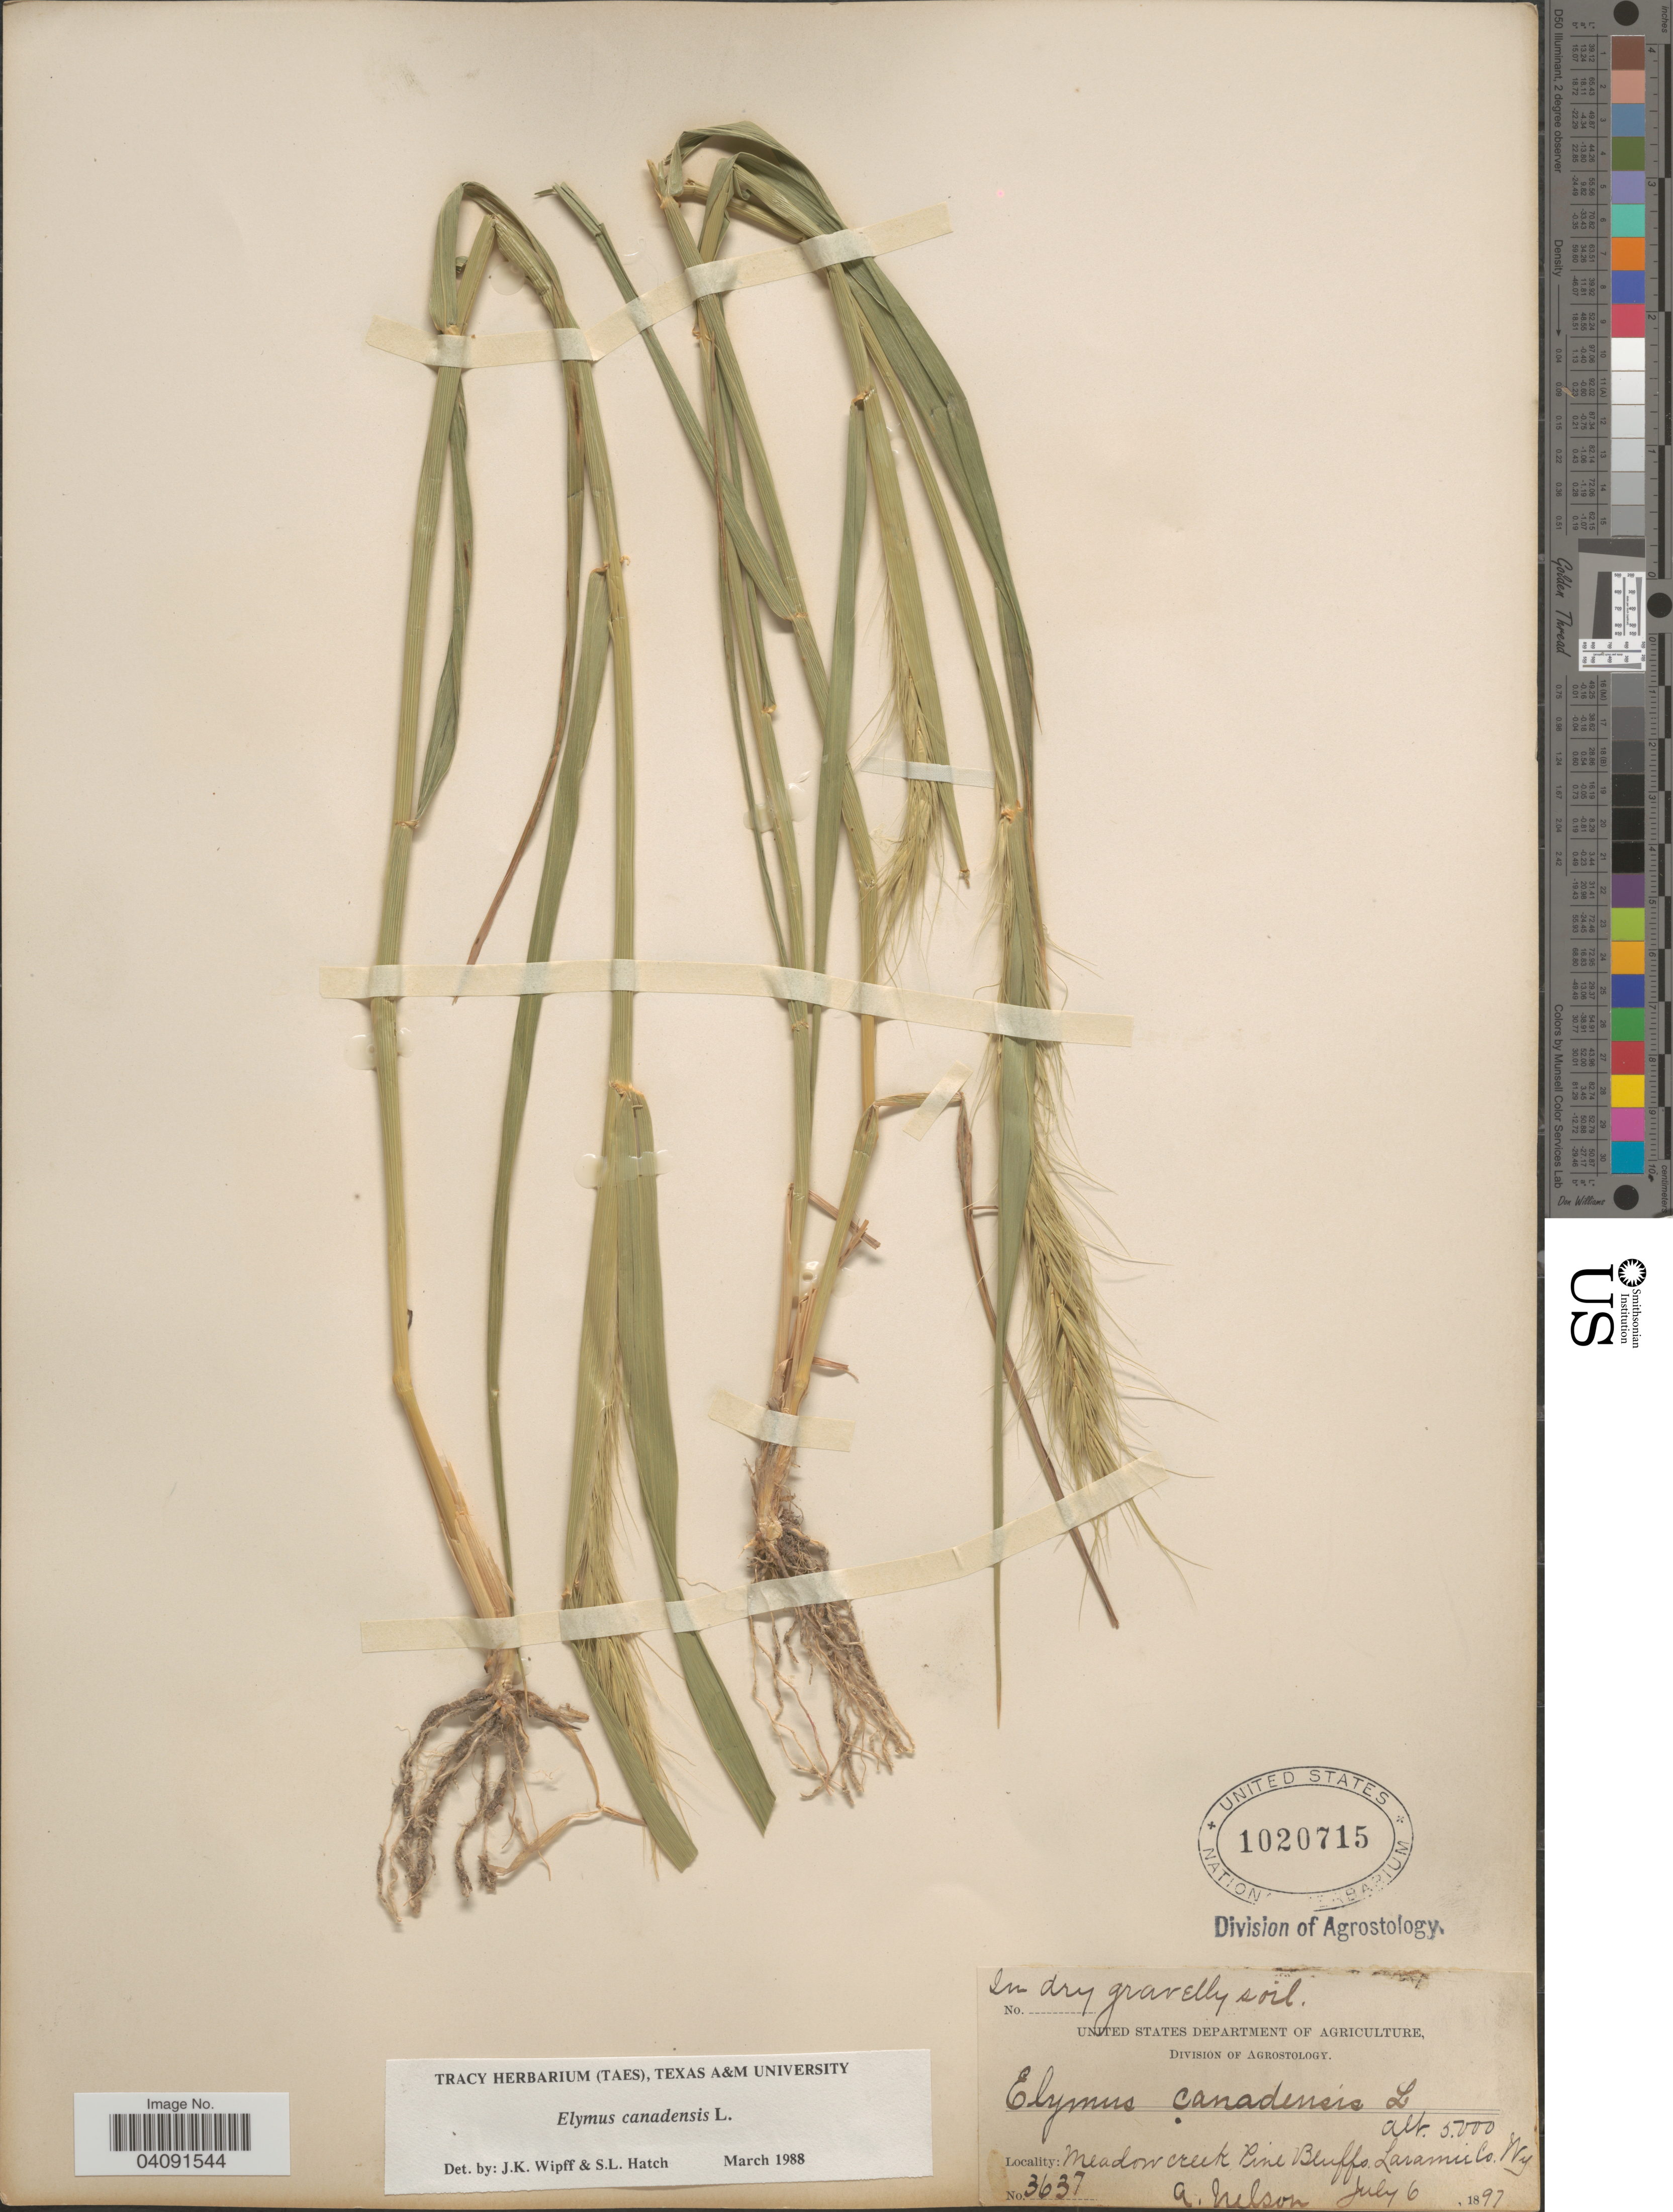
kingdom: Plantae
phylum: Tracheophyta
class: Liliopsida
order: Poales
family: Poaceae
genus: Elymus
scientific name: Elymus canadensis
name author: L.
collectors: A. Nelson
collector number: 3637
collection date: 1897-07-06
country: United States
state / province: Wyoming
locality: In dry gravelly soil. Meadow creek Pine Bluffs. Laramie Co.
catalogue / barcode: US 1020715